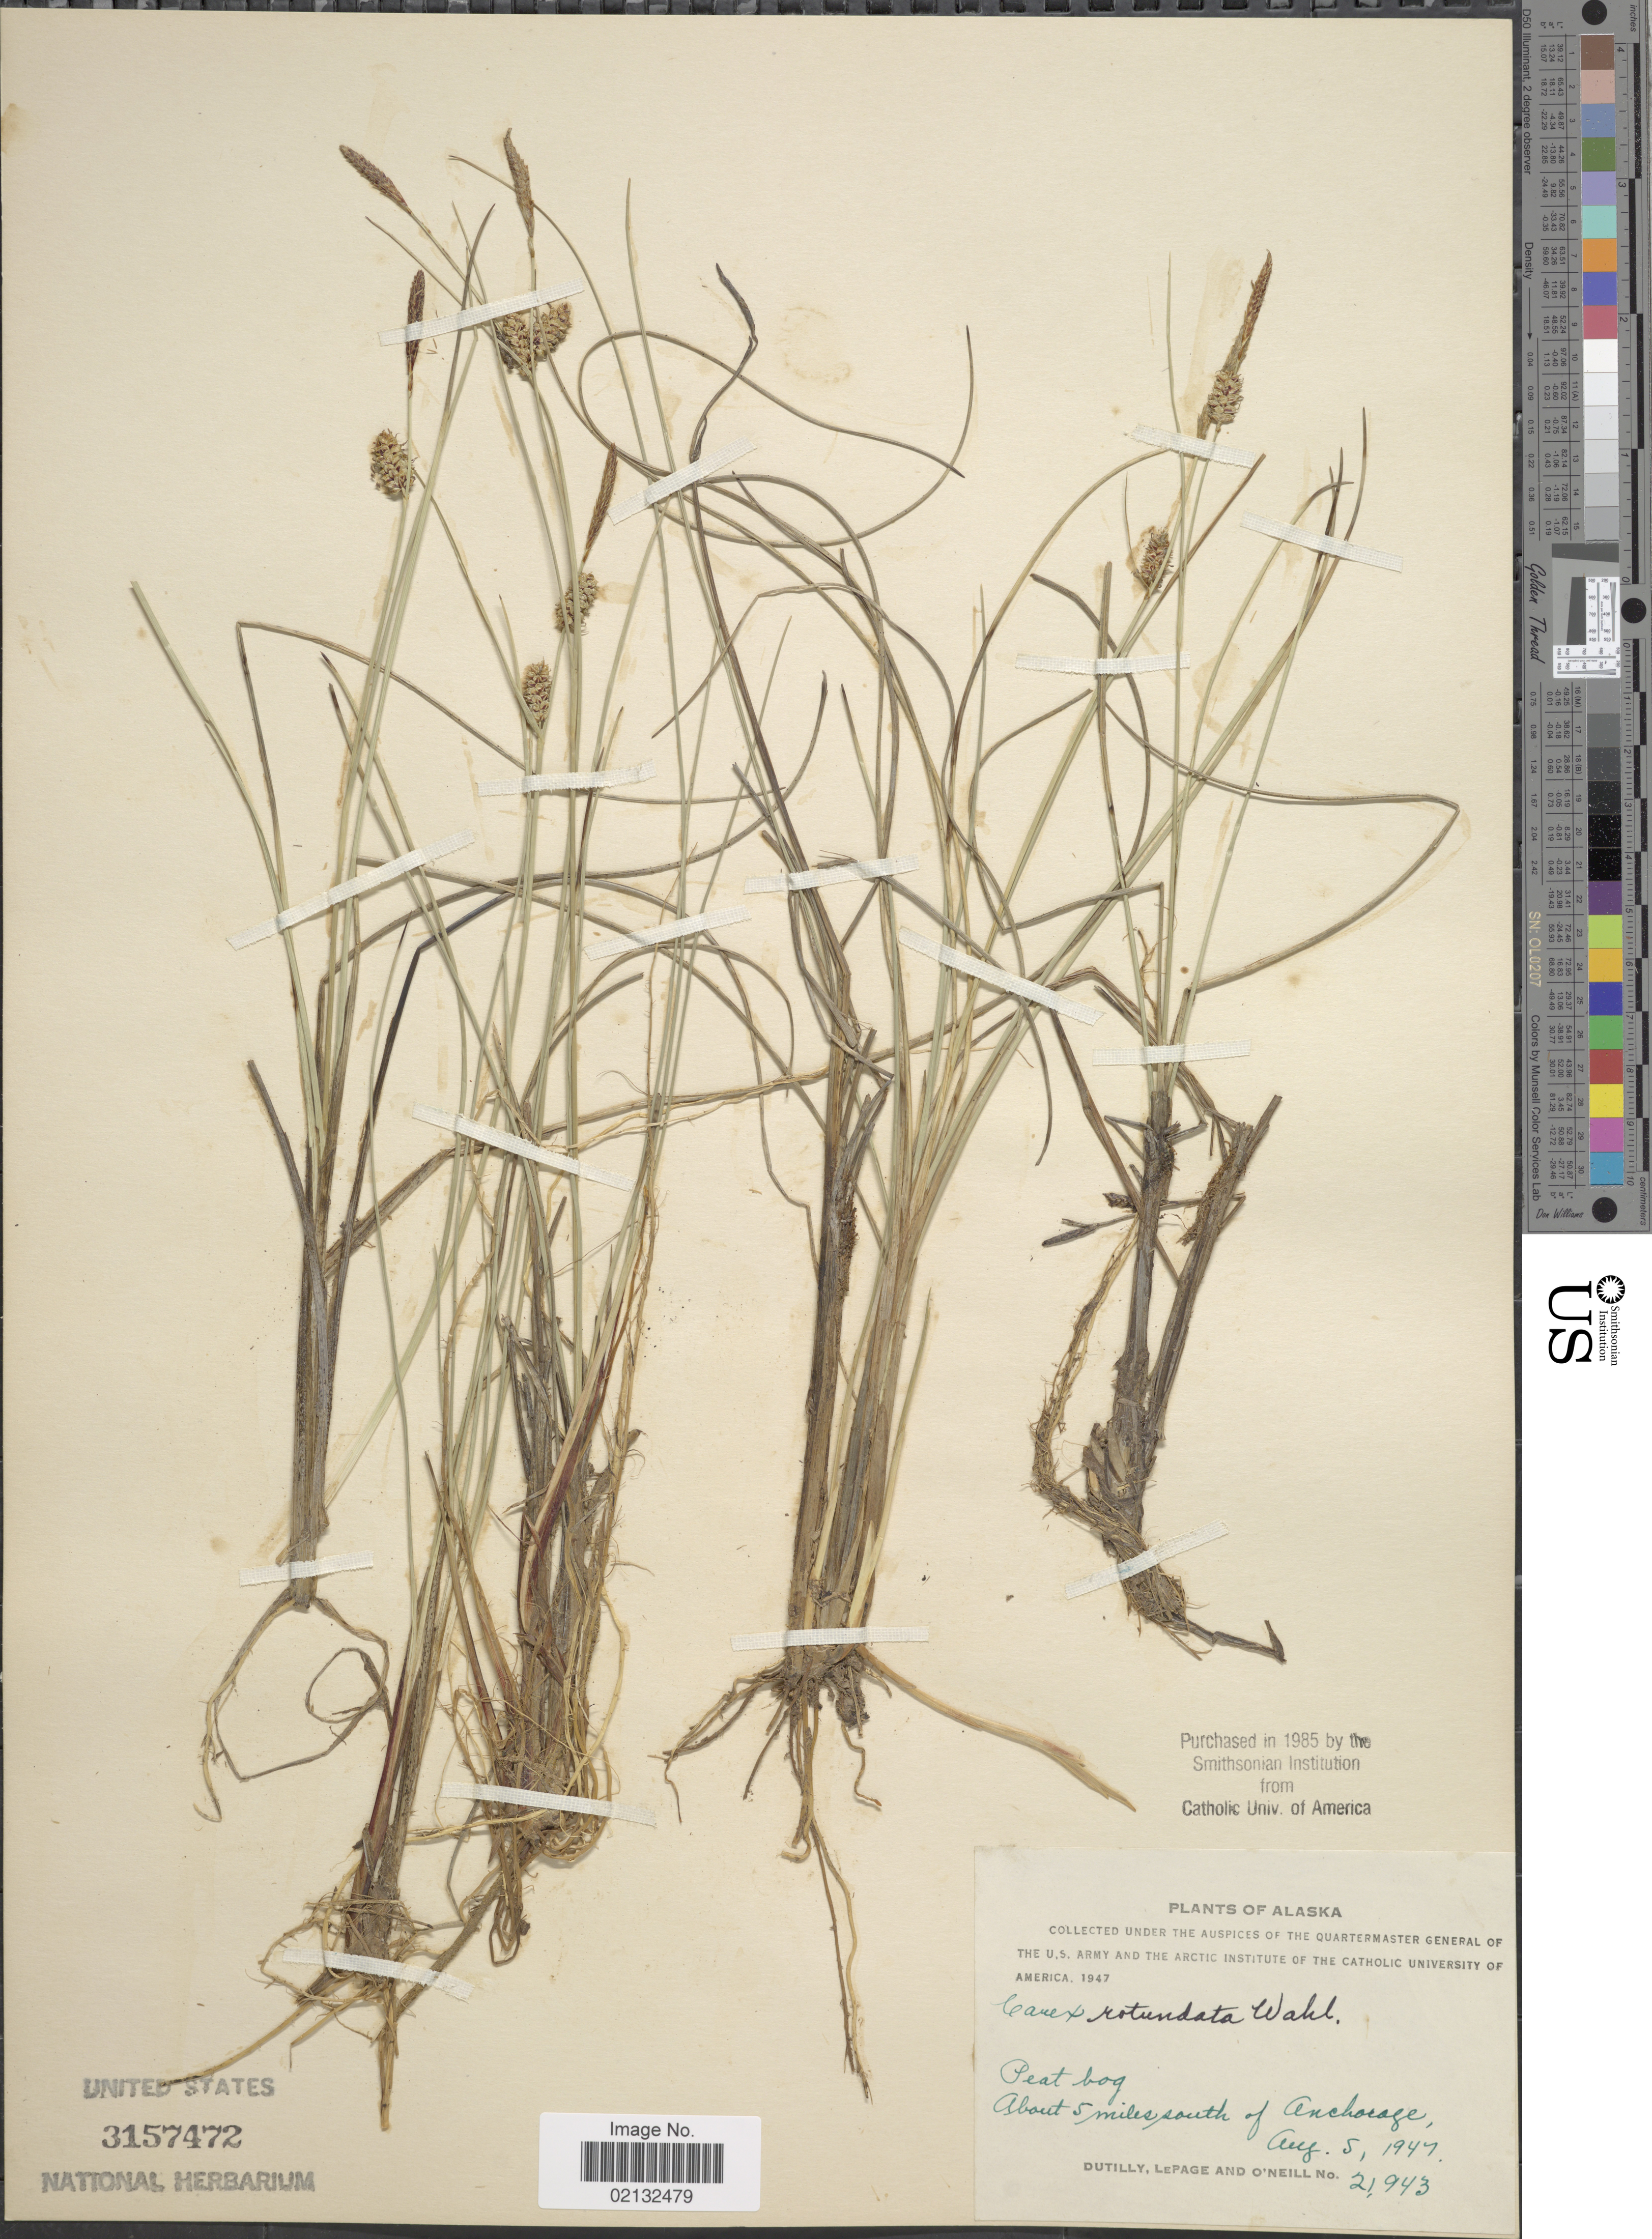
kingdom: Plantae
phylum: Tracheophyta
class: Liliopsida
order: Poales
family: Cyperaceae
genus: Carex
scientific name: Carex rotundata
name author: Wahlenb.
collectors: -. Dutilly, -. LePage & O' Neill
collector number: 21943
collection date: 1947-08-05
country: United States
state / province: Alaska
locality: About 5 miles south of Anchorage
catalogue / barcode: US 3157472